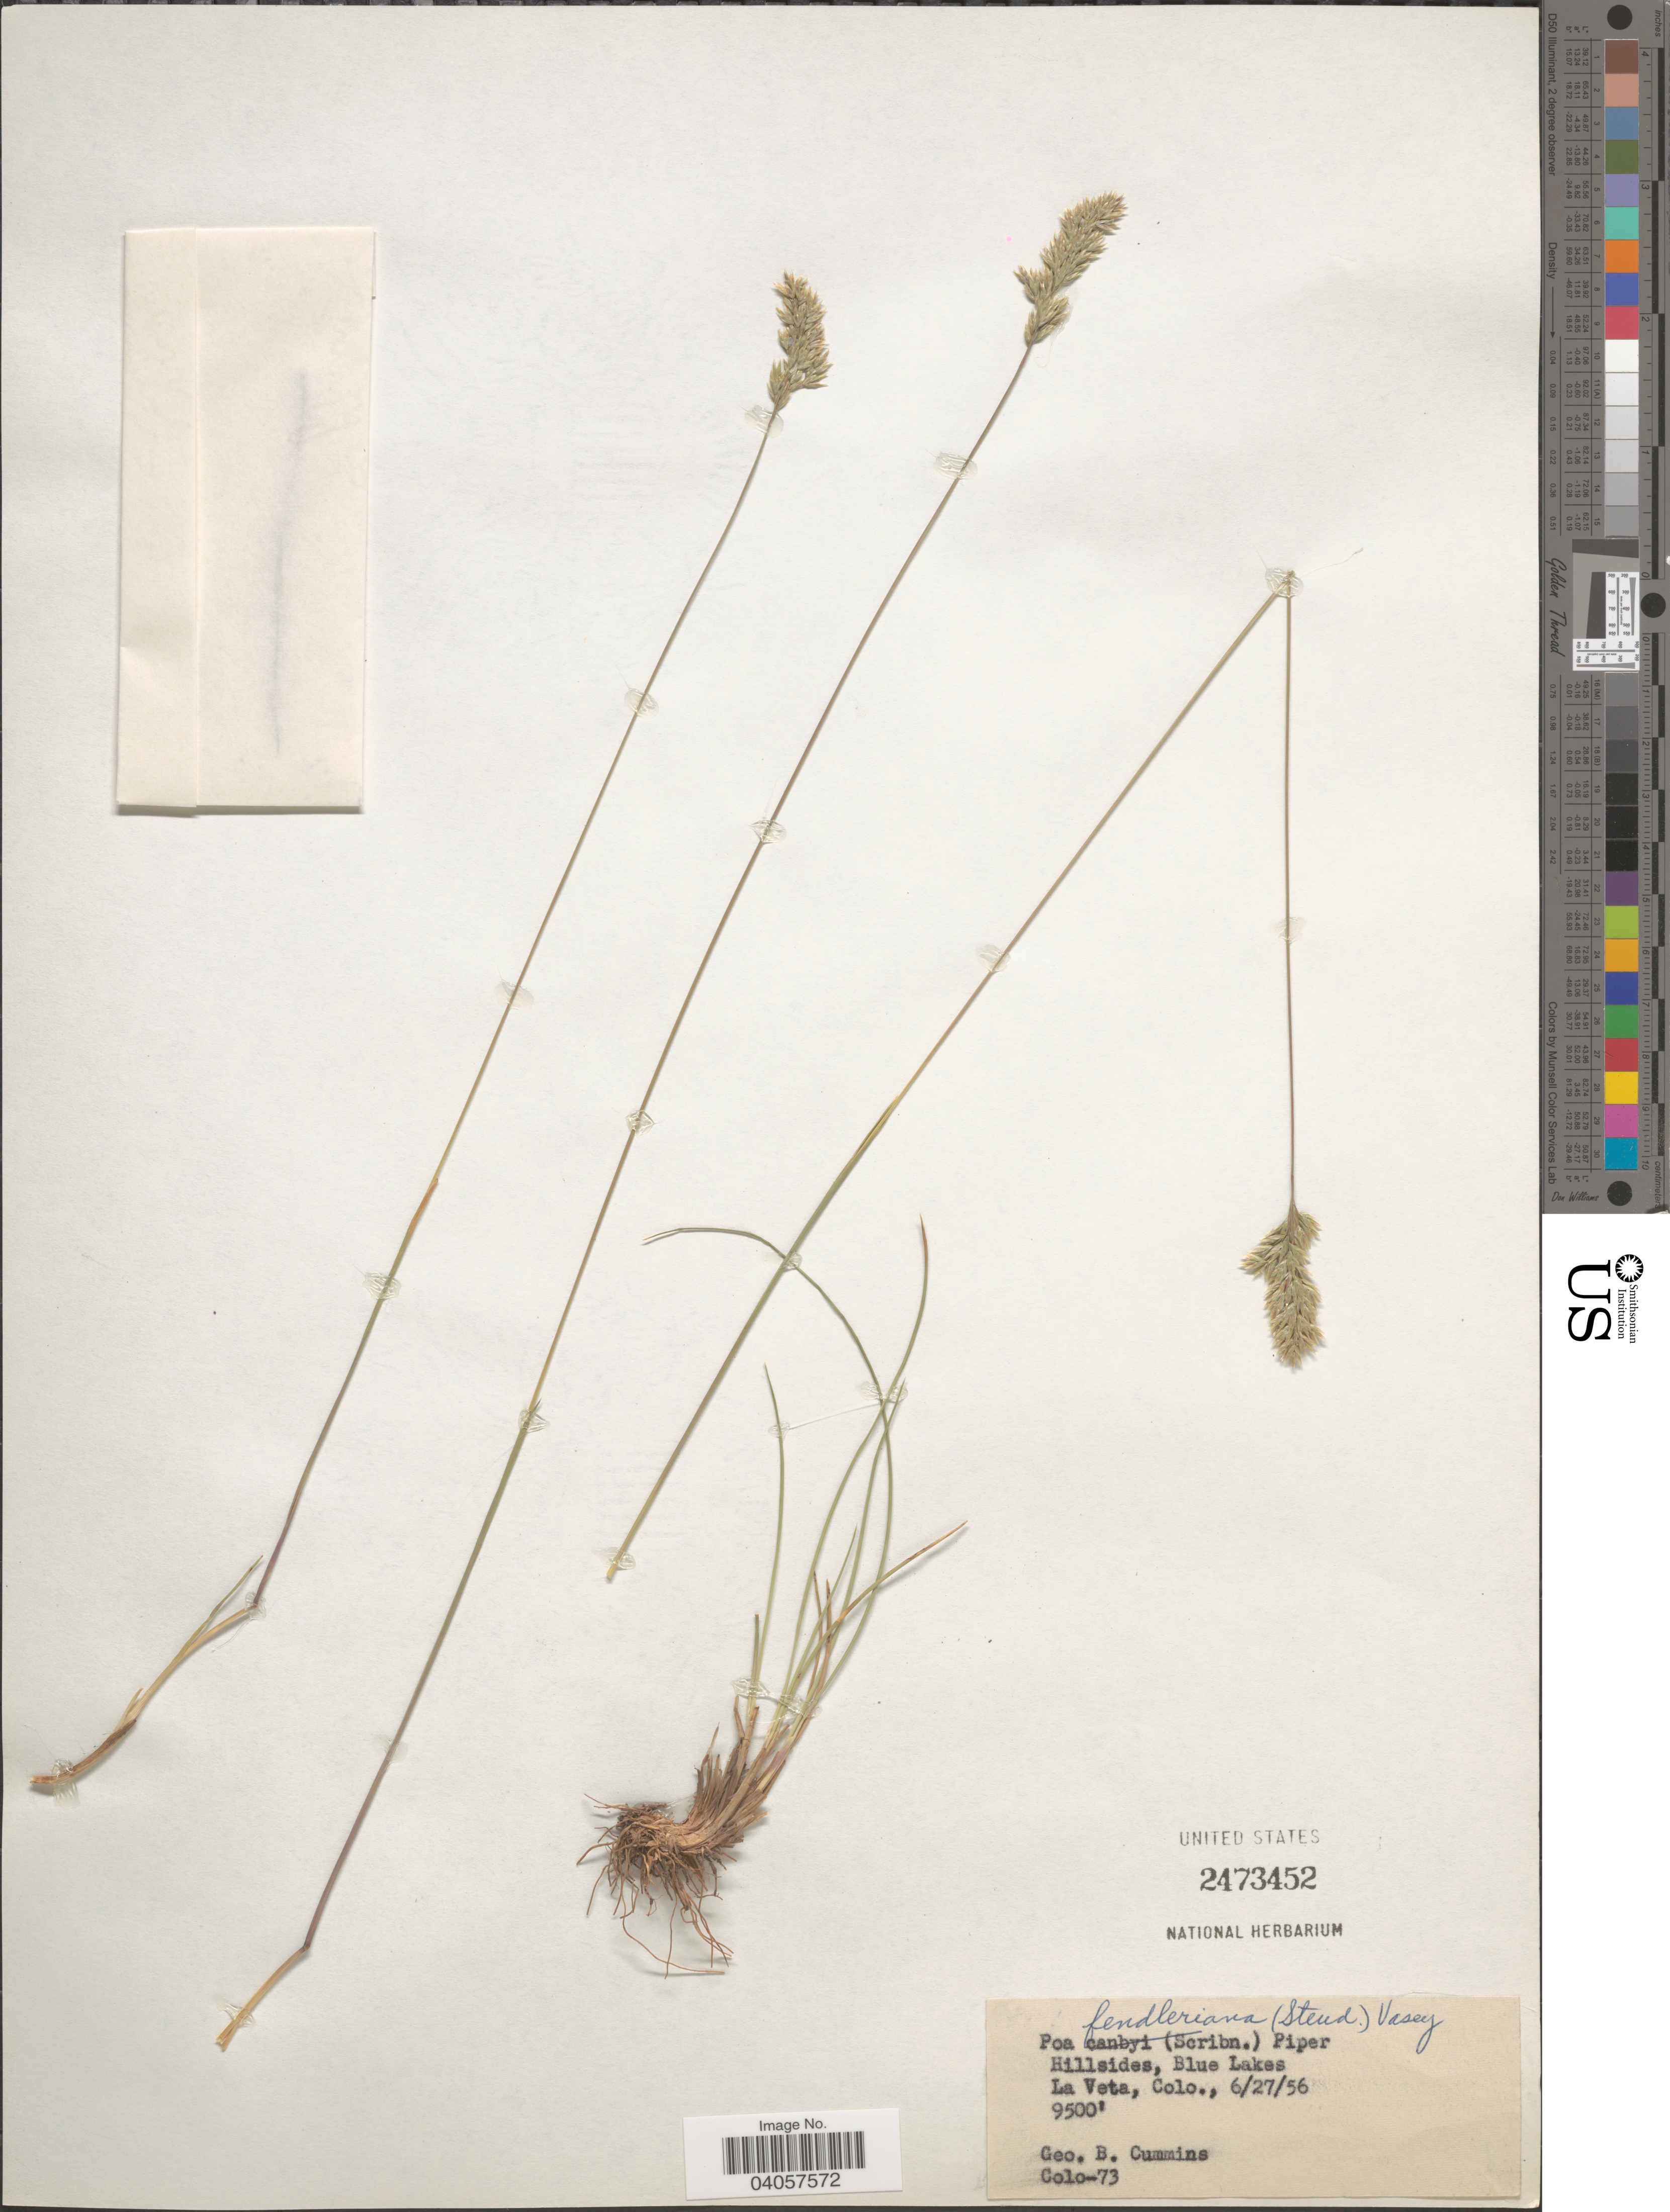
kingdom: Plantae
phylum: Tracheophyta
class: Liliopsida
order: Poales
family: Poaceae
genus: Poa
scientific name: Poa fendleriana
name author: (Steud.) Vasey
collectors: G. Cummins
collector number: Colo-73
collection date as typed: Transcribed d/m/y: 27/6/56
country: United States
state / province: Colorado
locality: Hillsides, Blue Lakes. La Veta.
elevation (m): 2896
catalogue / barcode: US 2473452